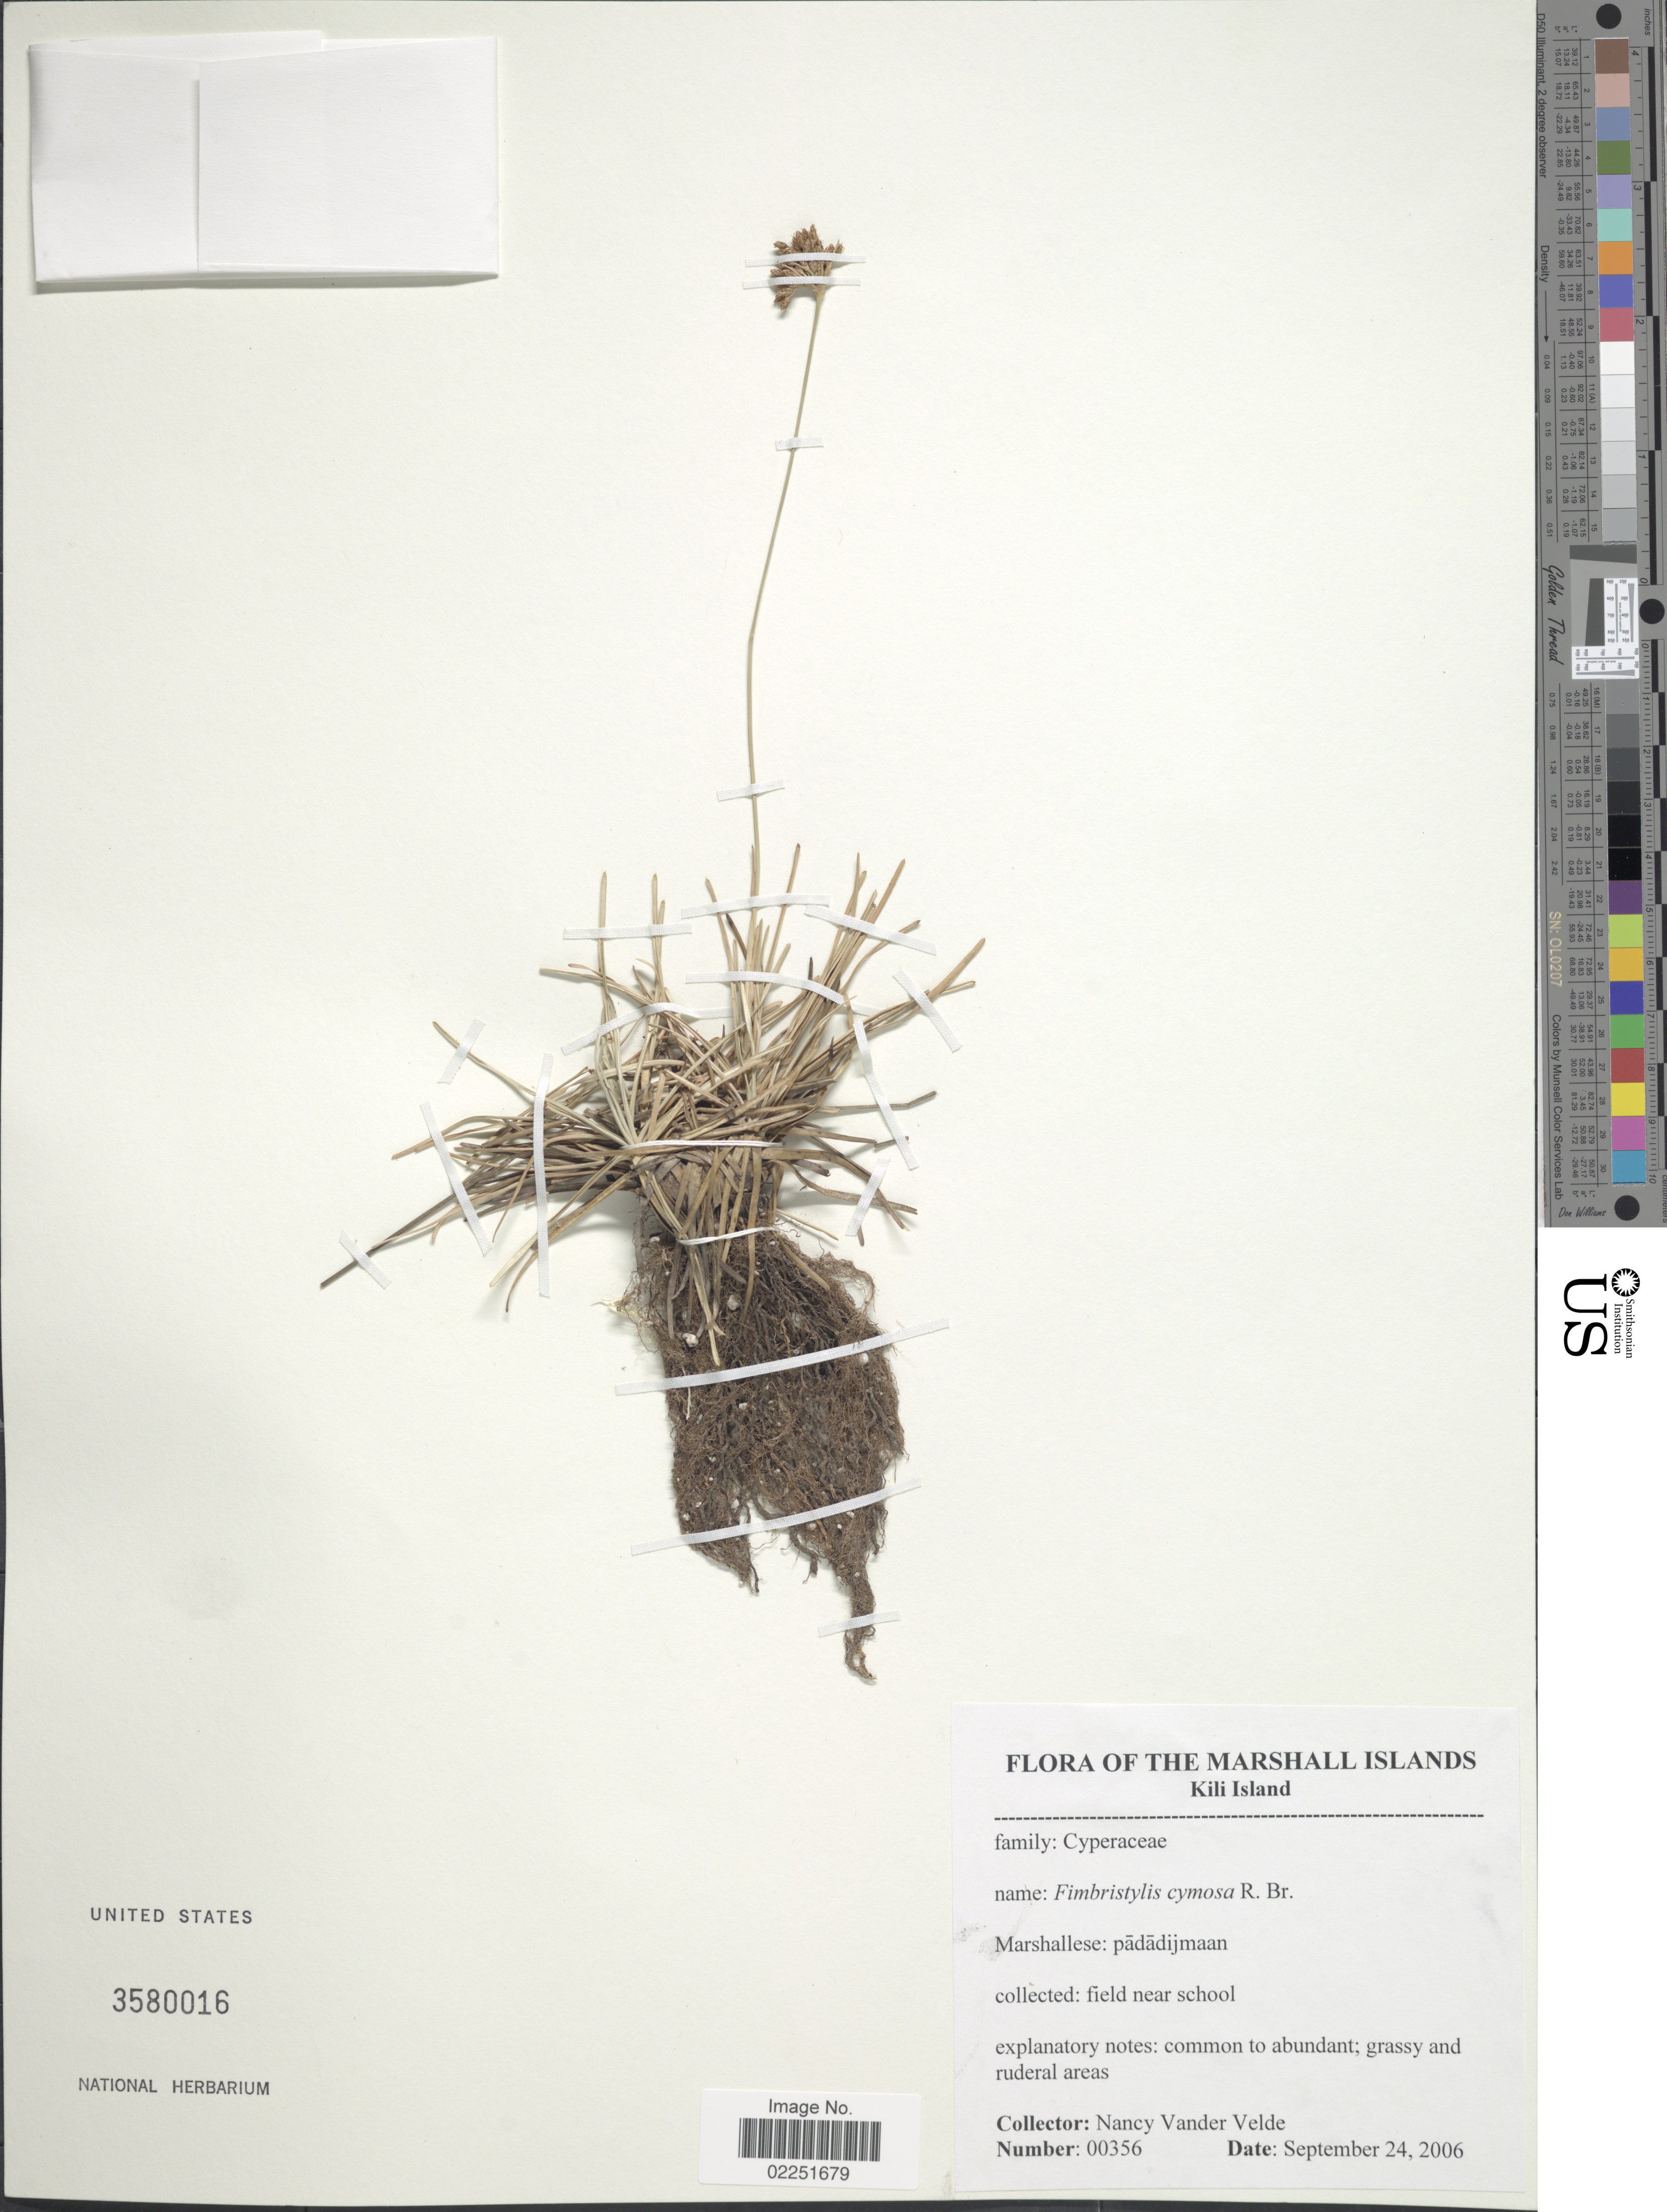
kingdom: Plantae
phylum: Tracheophyta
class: Liliopsida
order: Poales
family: Cyperaceae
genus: Fimbristylis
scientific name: Fimbristylis cymosa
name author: R. Br.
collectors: N. Vander Velde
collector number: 00356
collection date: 2006-09-24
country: Marshall Islands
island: Kili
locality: Kili Island, field near school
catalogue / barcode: US 3570016